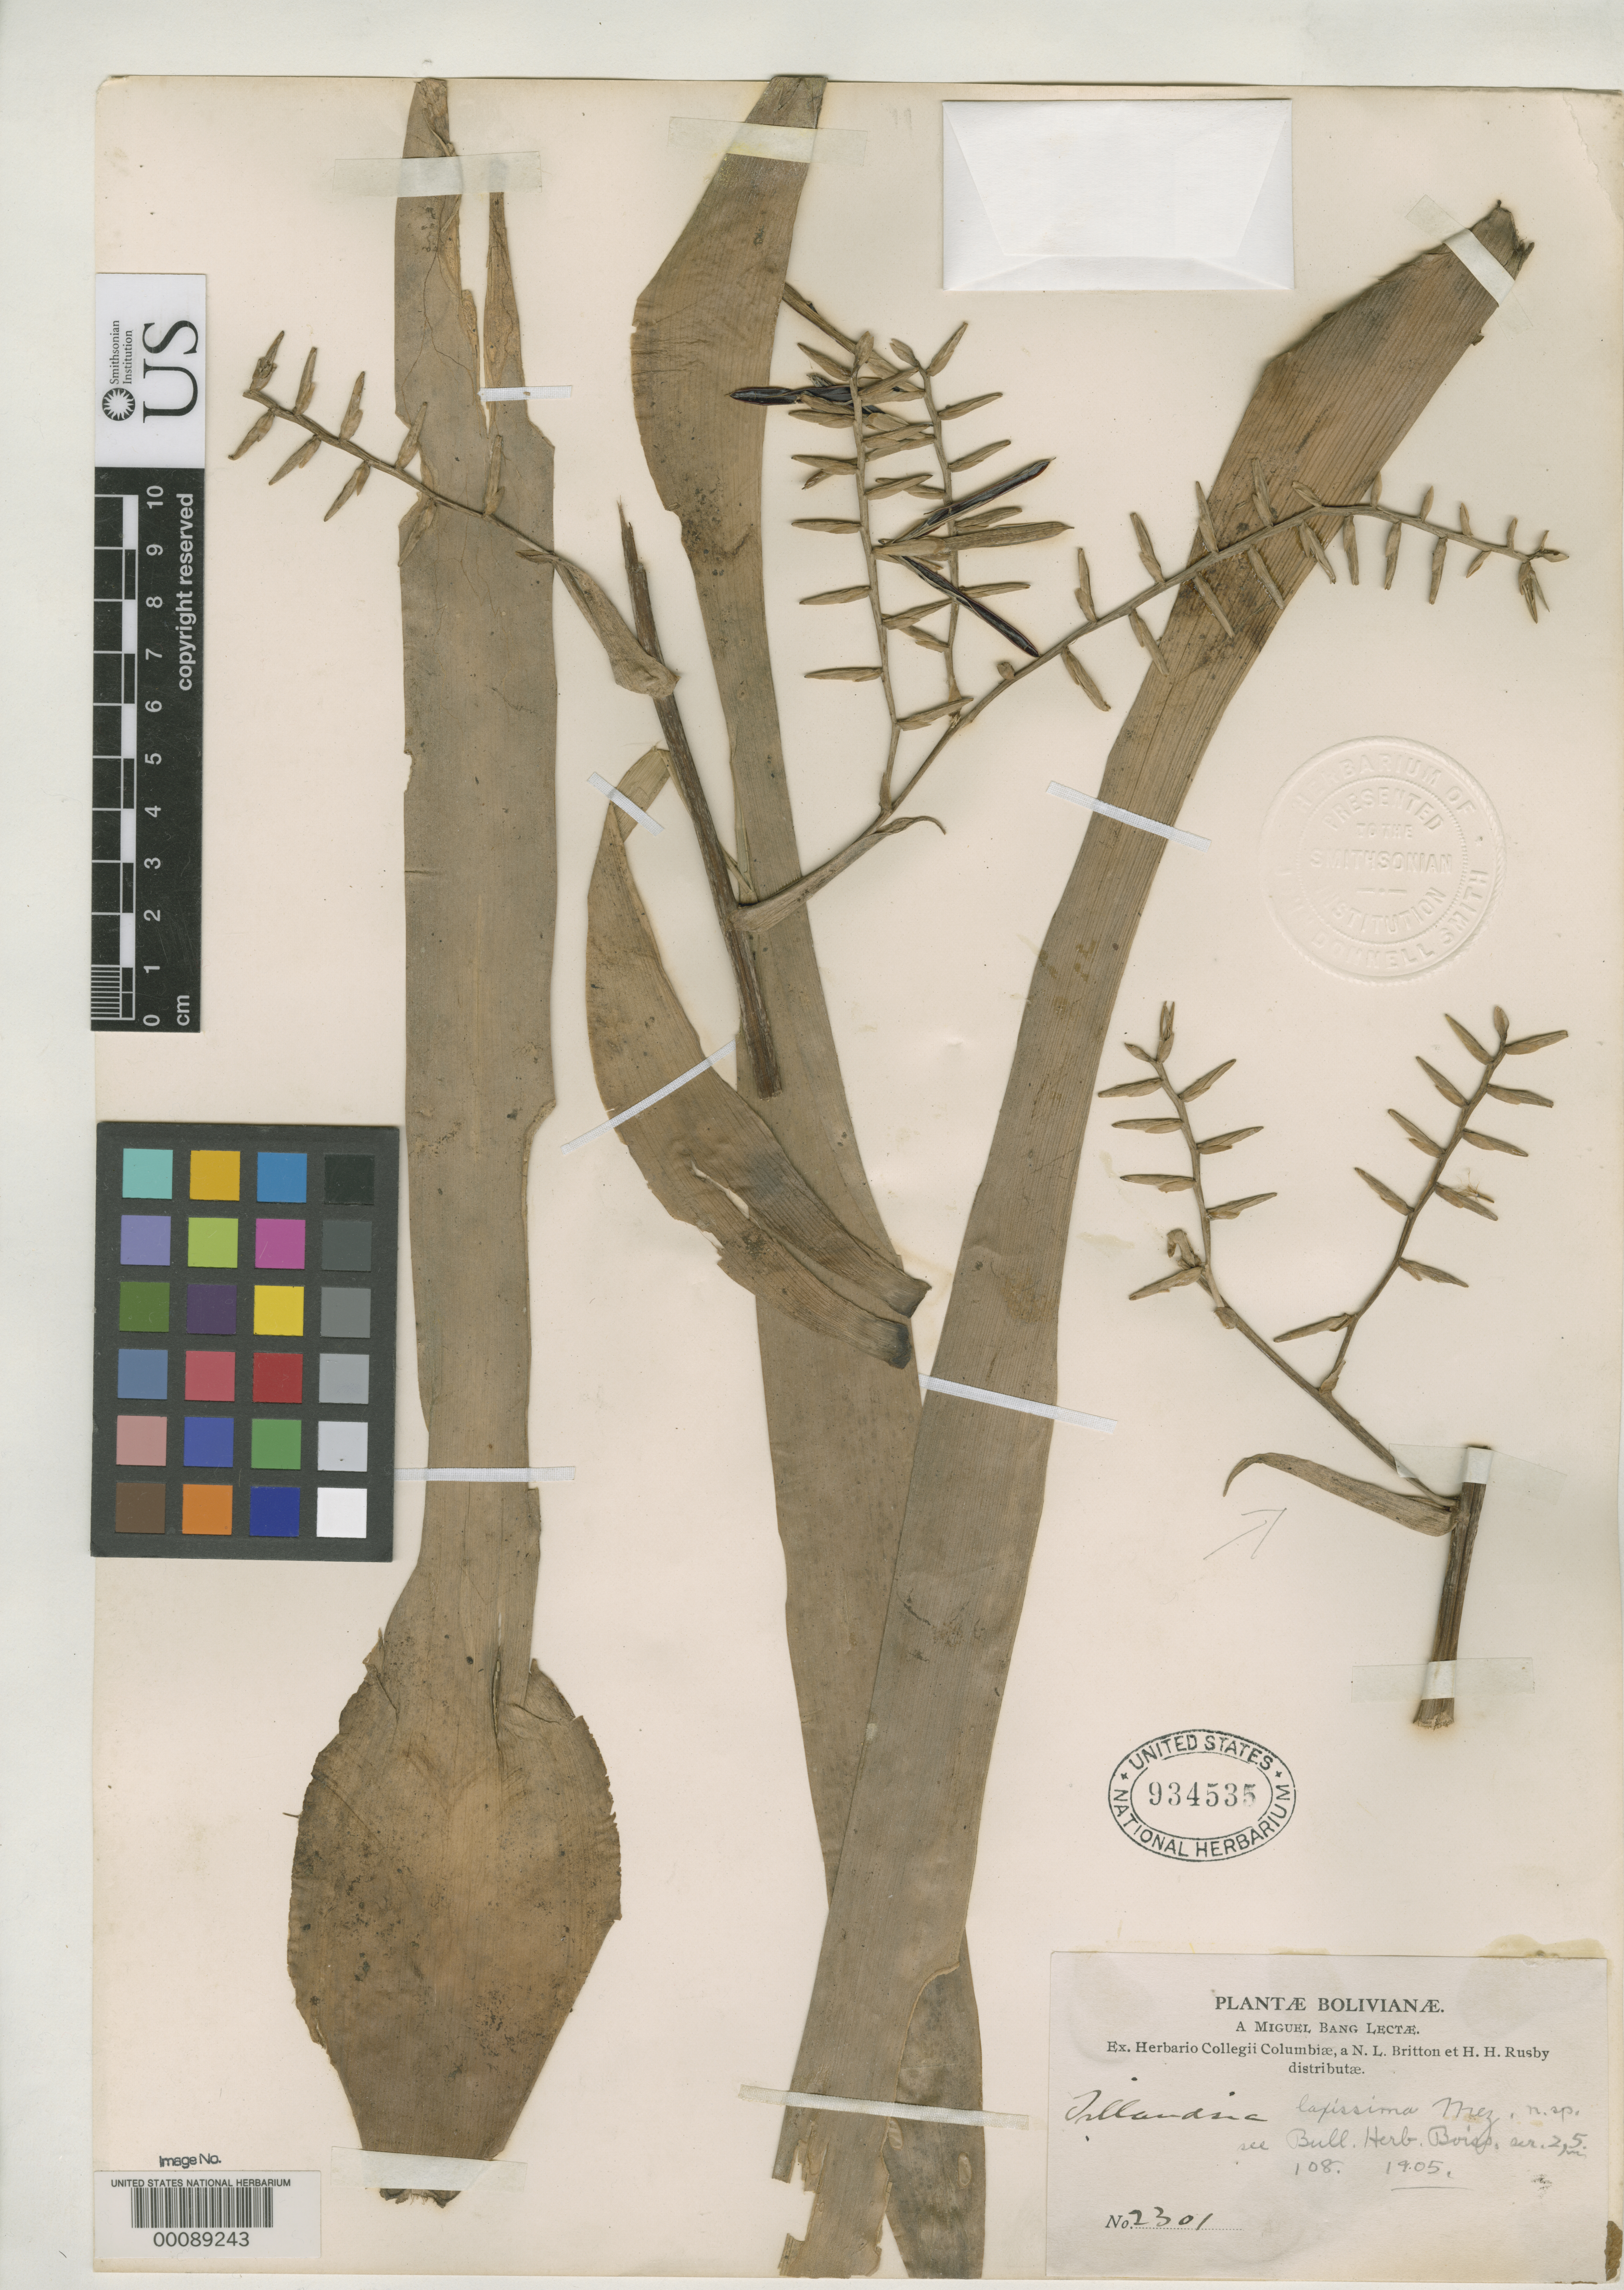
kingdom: Plantae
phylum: Tracheophyta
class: Liliopsida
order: Poales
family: Bromeliaceae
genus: Tillandsia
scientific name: Tillandsia laxissima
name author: Mez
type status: Isotype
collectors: M. Bang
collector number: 2301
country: Bolivia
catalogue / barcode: US 934535